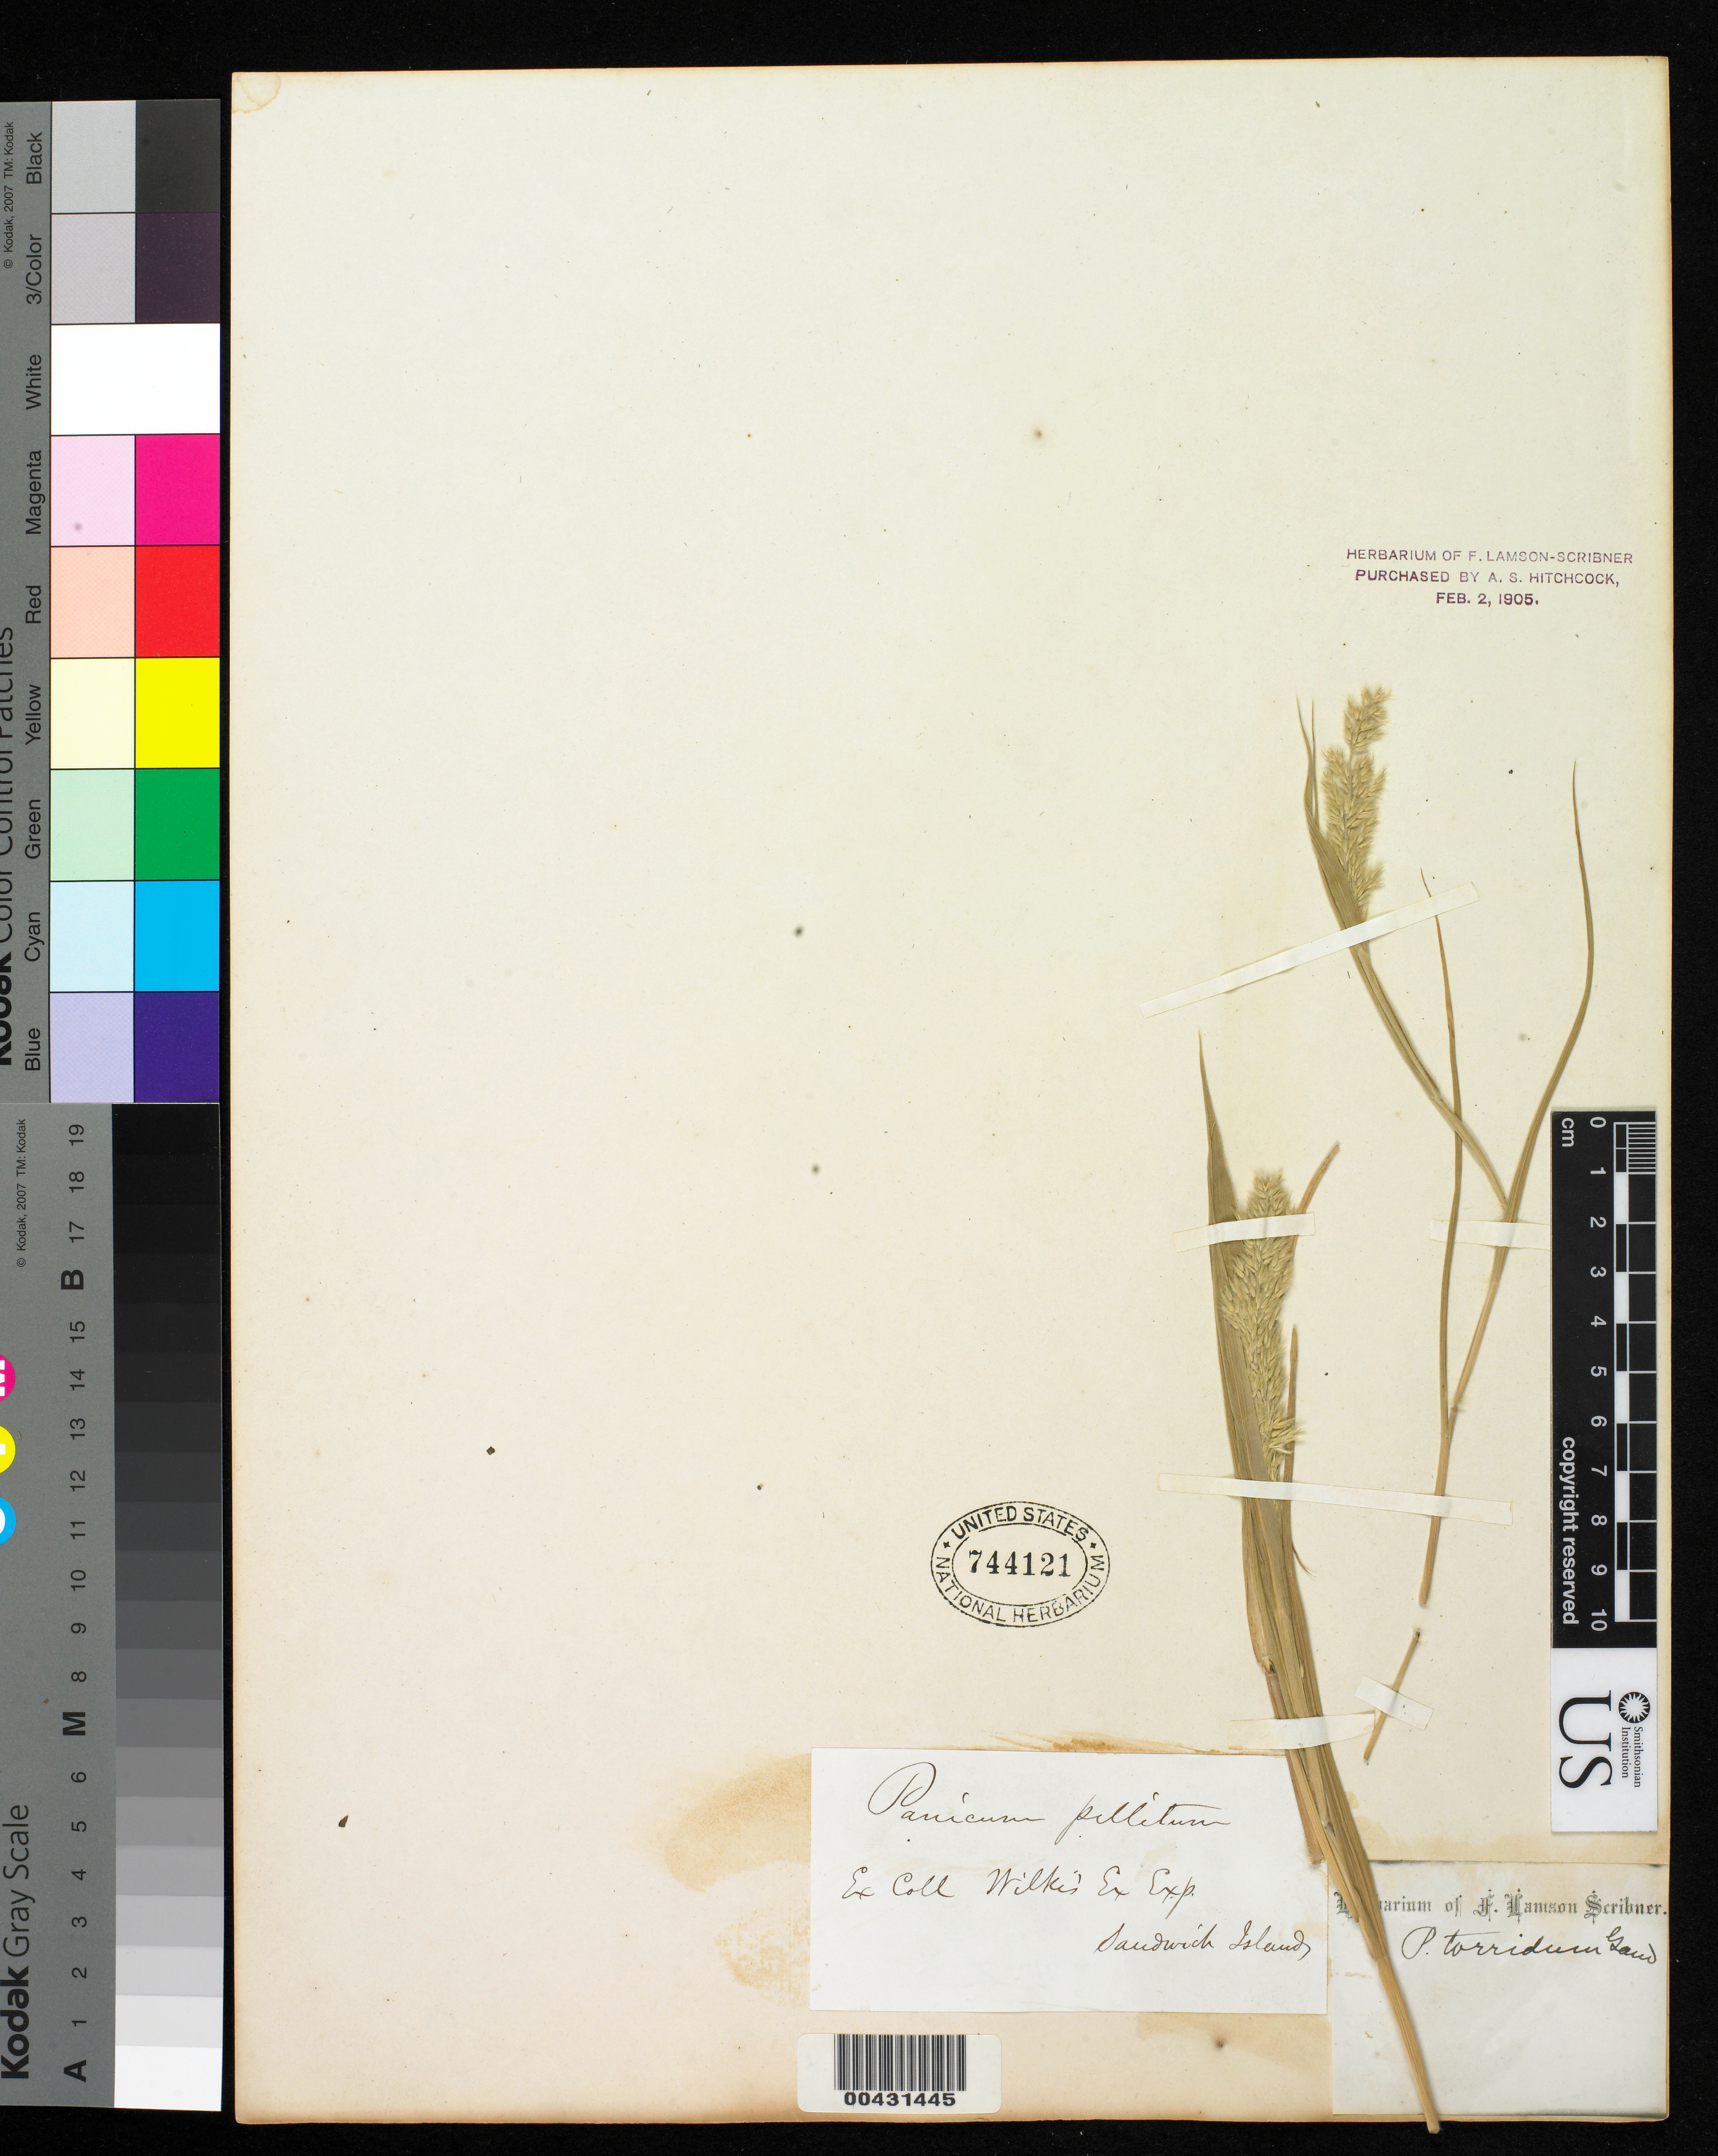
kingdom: Plantae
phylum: Tracheophyta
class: Liliopsida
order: Poales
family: Poaceae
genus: Panicum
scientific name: Panicum torridum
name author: Gaudich.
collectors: Wilkes Explor. Exped.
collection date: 1838/1842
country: United States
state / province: Hawaii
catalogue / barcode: US 744121